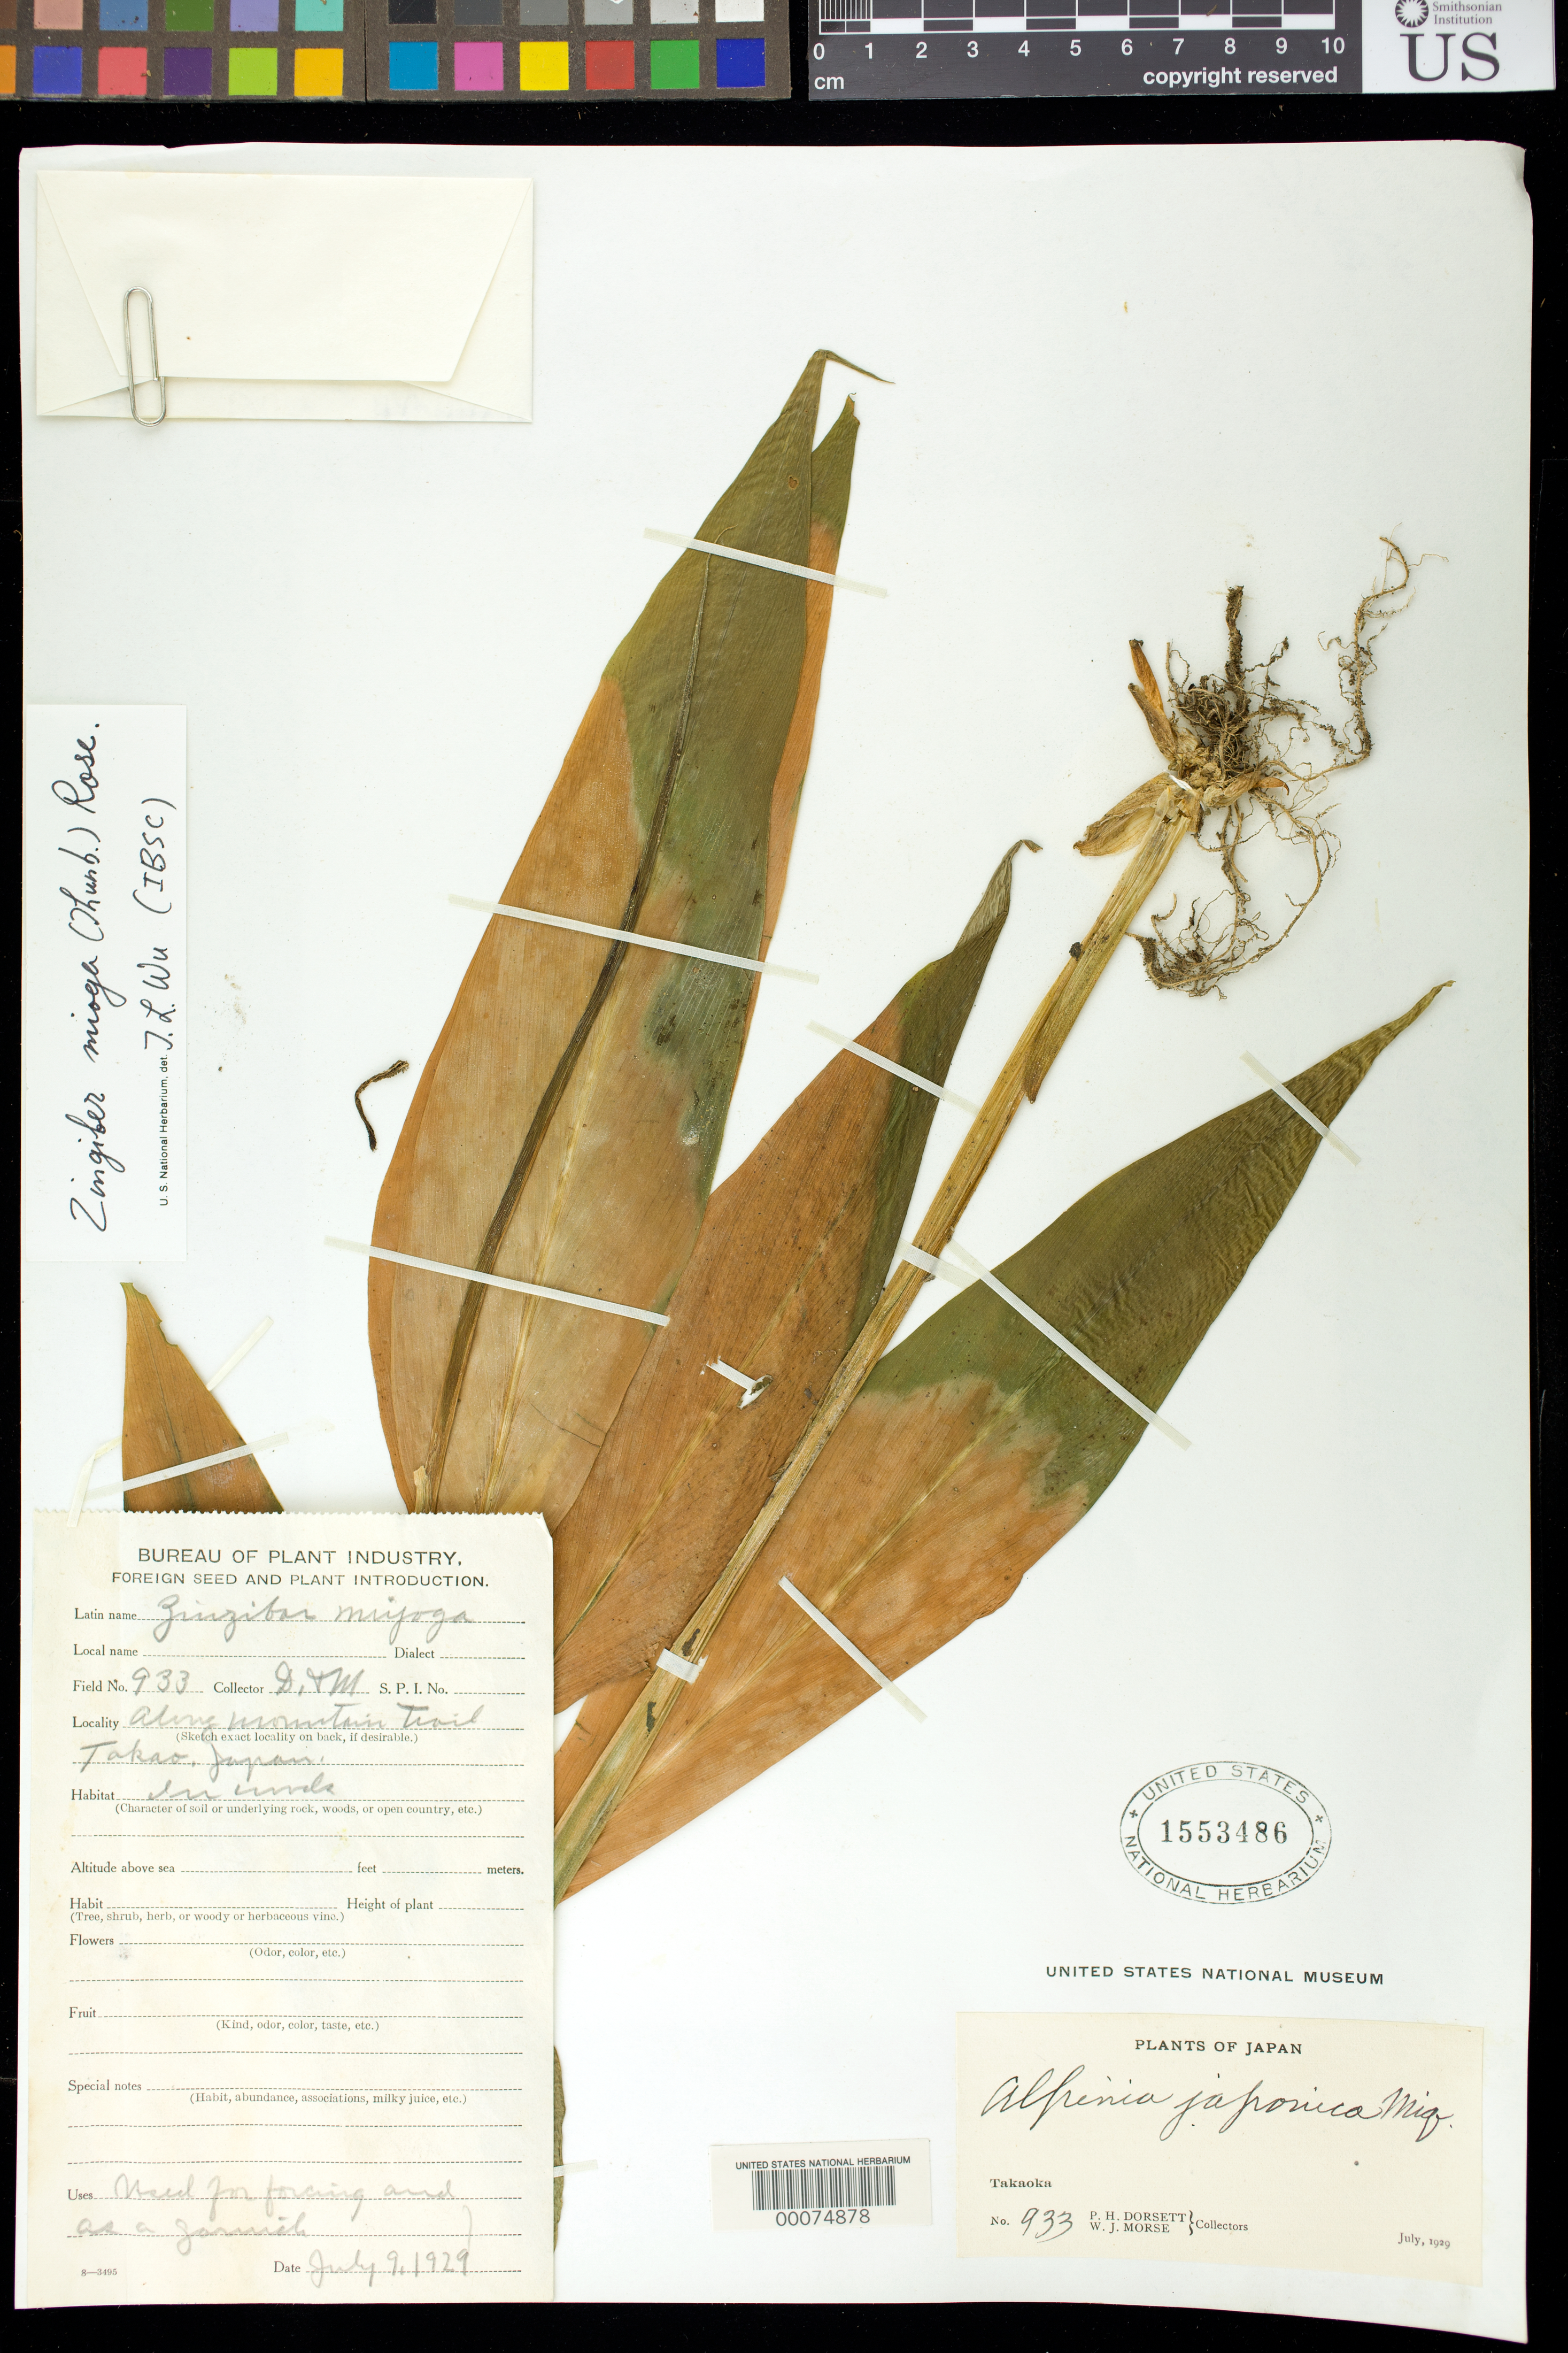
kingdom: Plantae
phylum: Tracheophyta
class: Liliopsida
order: Zingiberales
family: Zingiberaceae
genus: Zingiber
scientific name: Zingiber mioga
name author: (Thunb.) Roscoe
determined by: Wu, Te-Ling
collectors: P. H. Dorsett & W. J. Morse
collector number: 933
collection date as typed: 09 Jul 1929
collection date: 1929-07-09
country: Japan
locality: Takao (takaoka), along mountain trail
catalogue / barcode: US 1553486